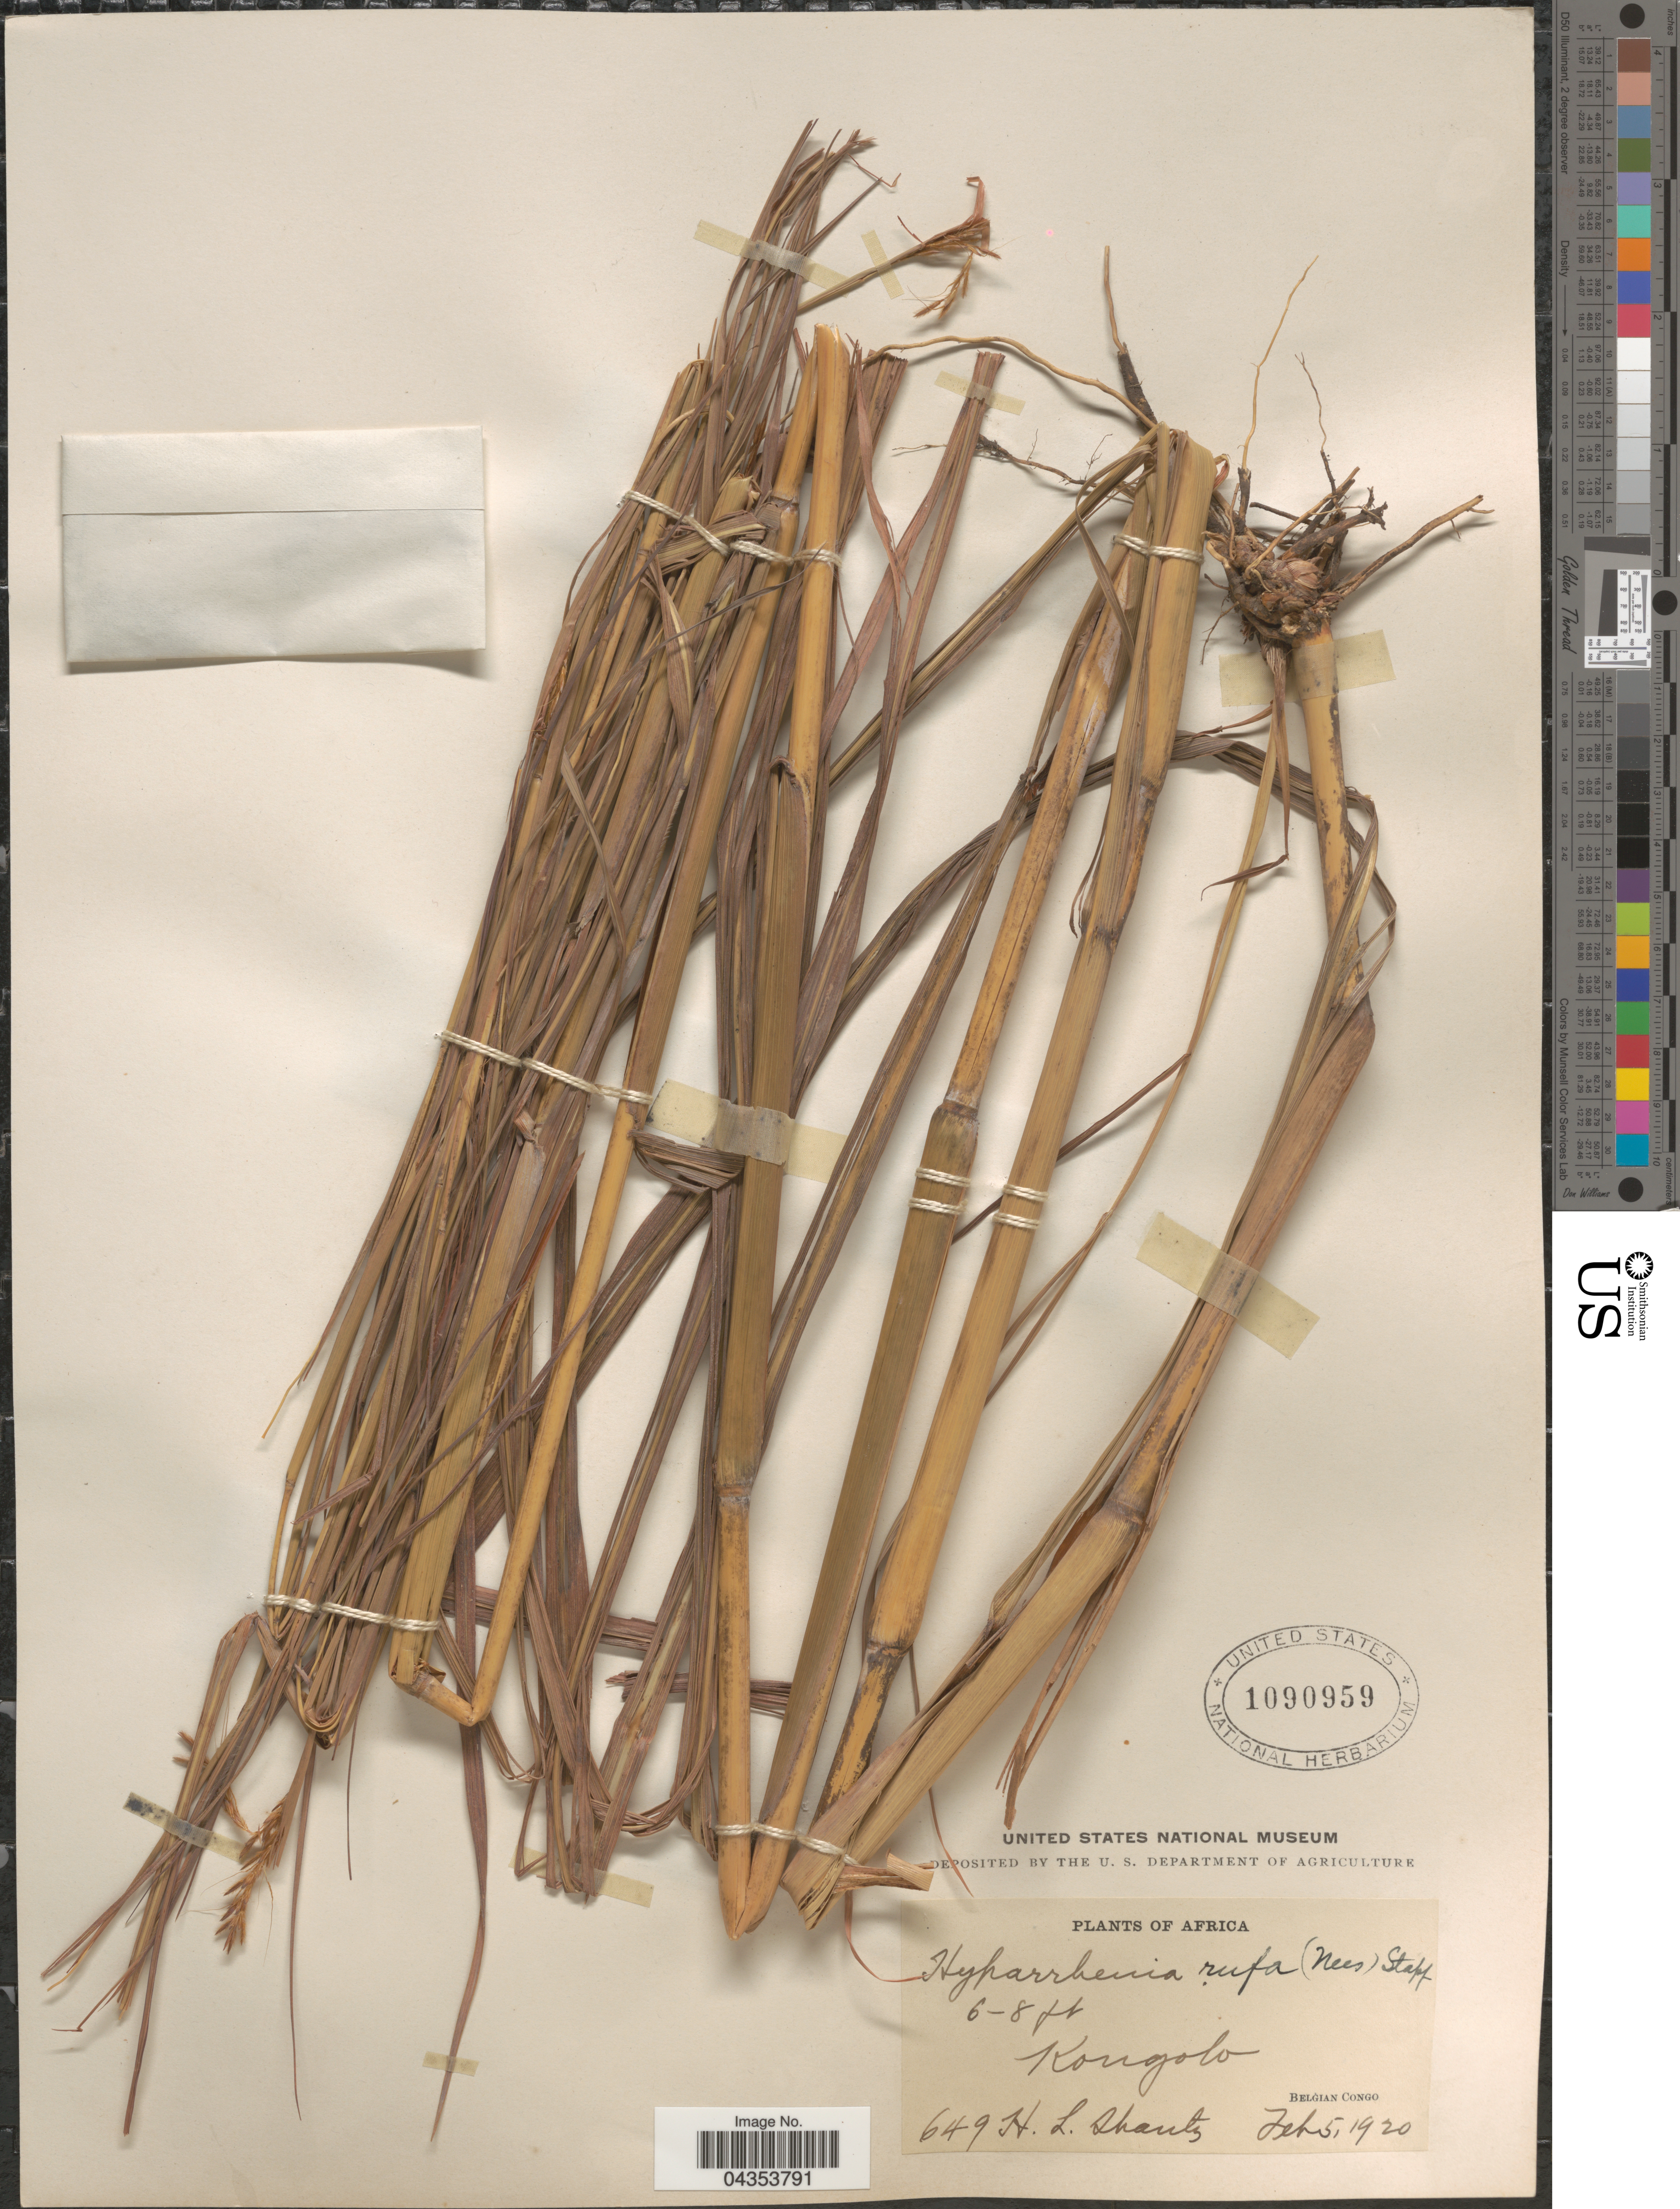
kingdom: Plantae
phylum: Tracheophyta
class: Liliopsida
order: Poales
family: Poaceae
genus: Hyparrhenia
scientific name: Hyparrhenia rufa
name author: (Nees) Stapf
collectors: H. Shantz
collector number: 649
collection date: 1920-02-05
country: Congo, Democratic Republic of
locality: Kongolo. Belgian Congo.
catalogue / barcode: US 1090959